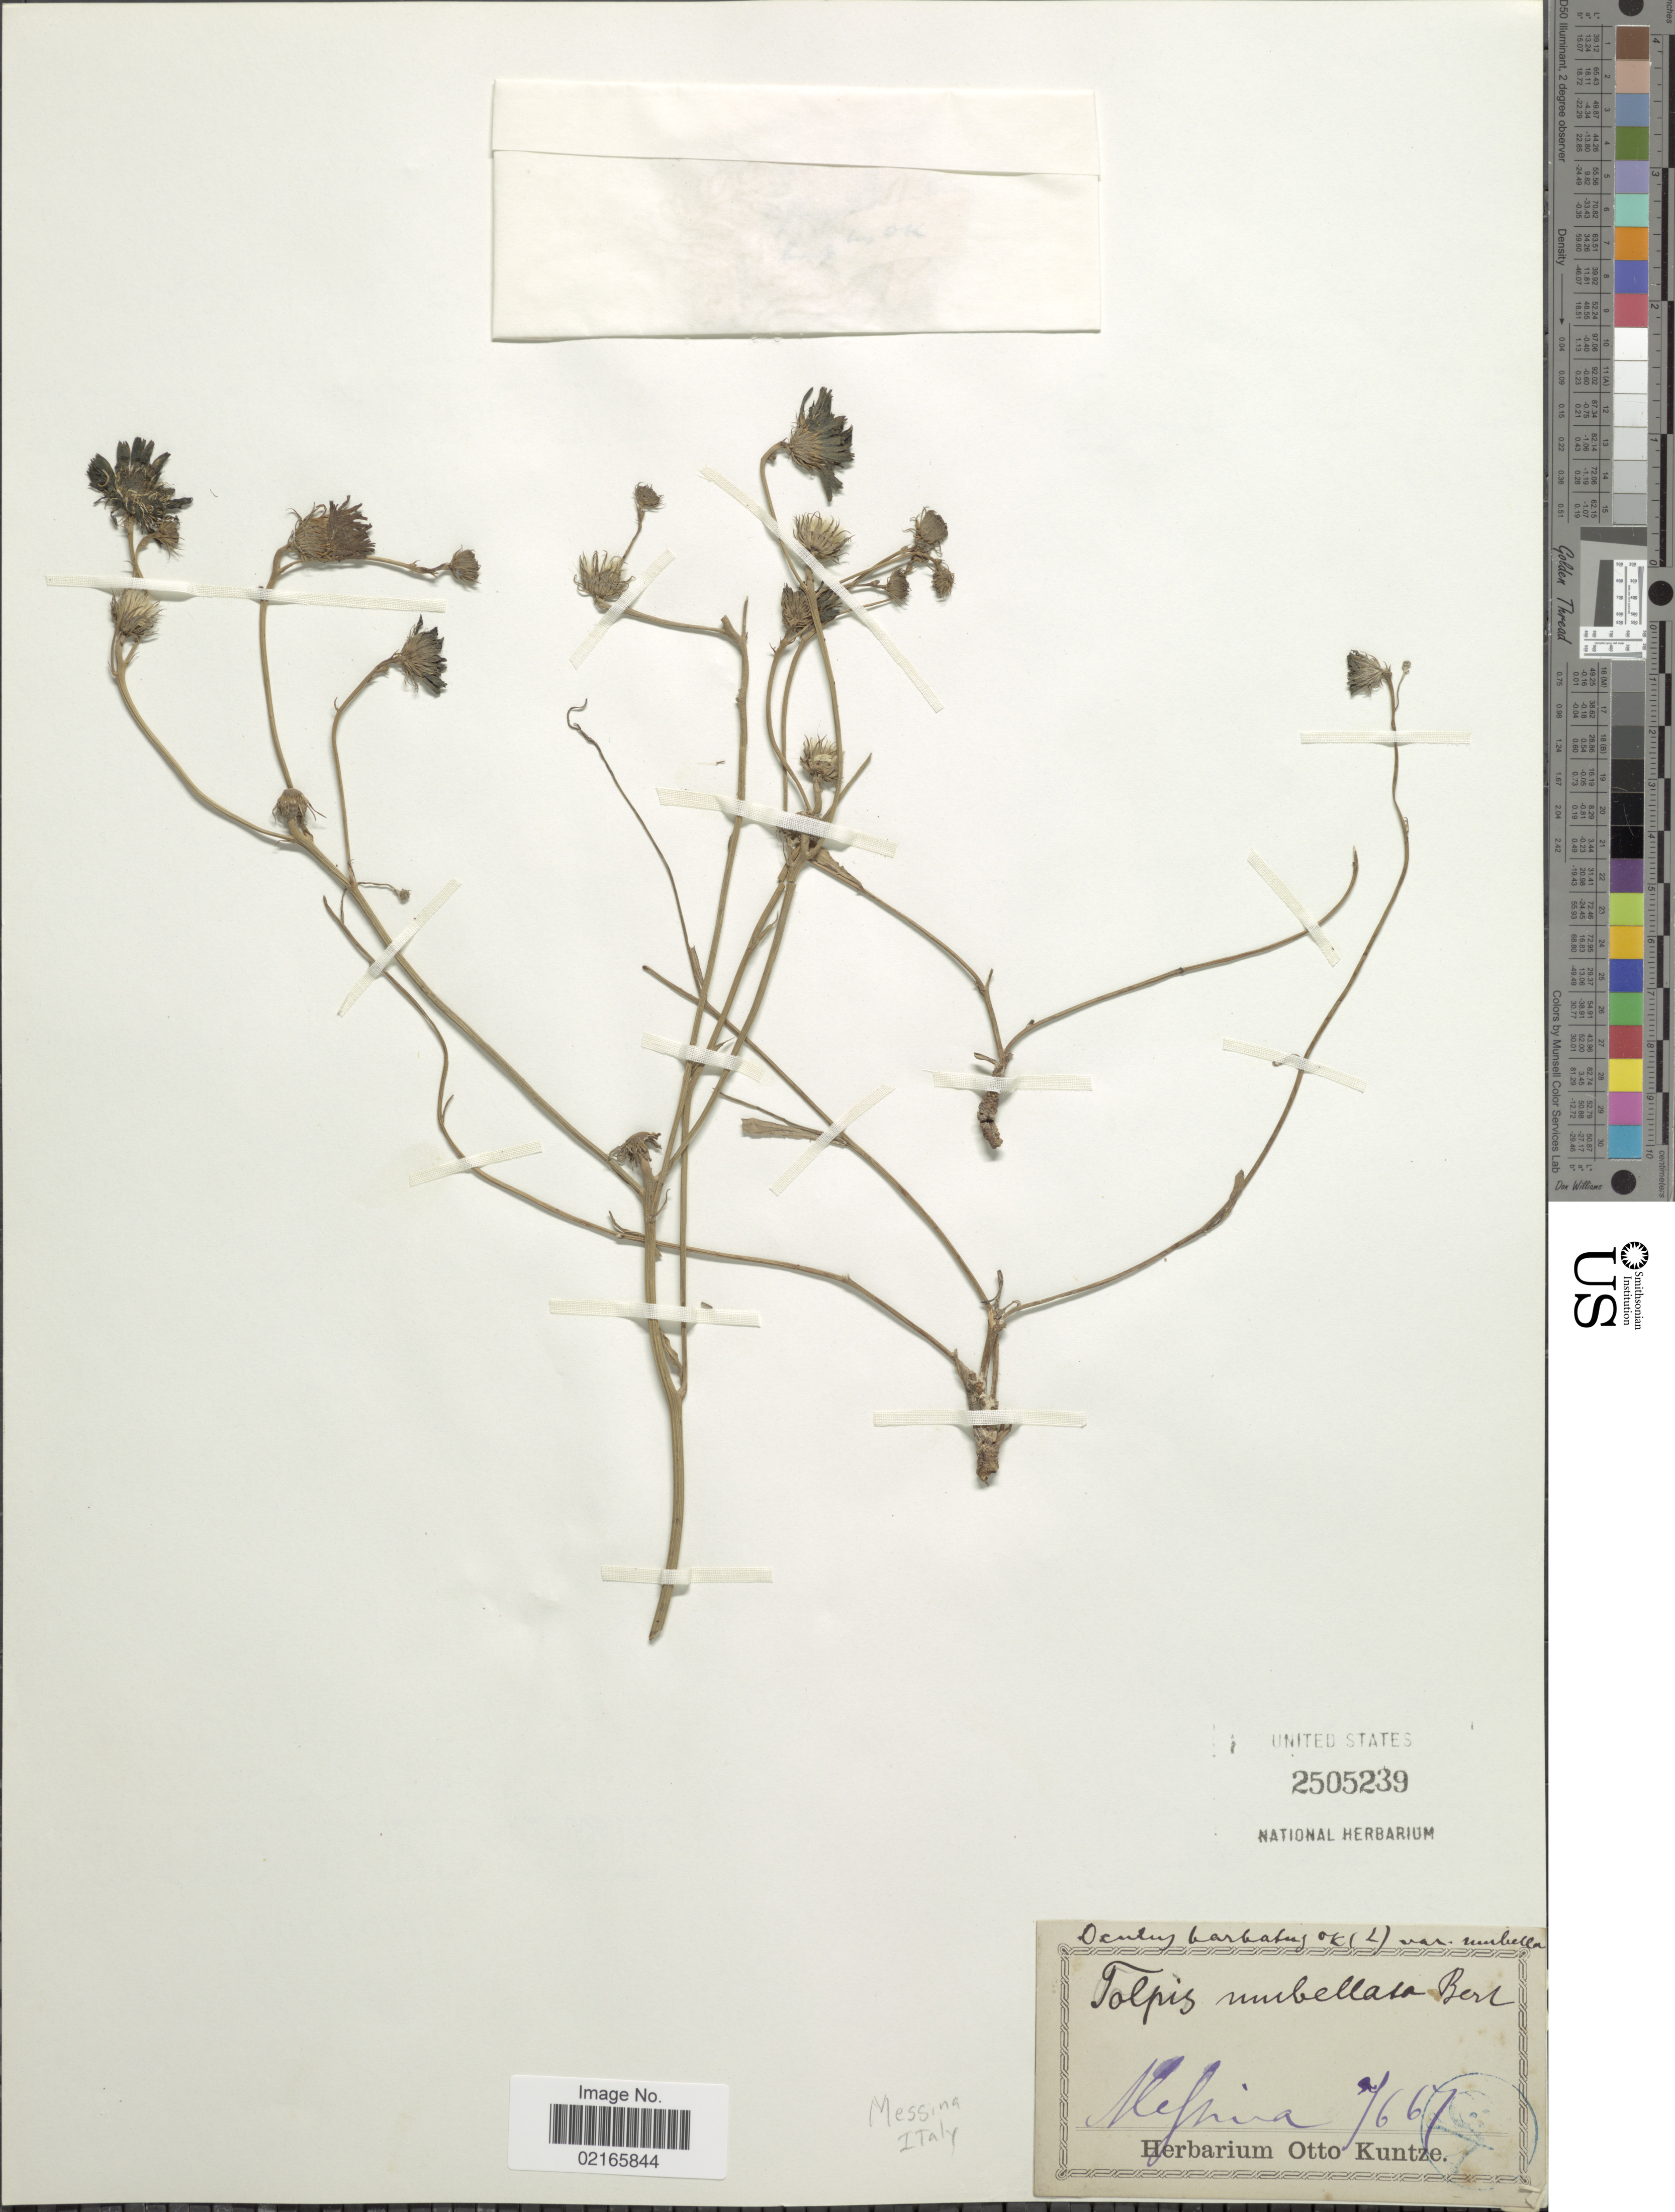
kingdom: Plantae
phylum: Tracheophyta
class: Magnoliopsida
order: Asterales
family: Asteraceae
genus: Tolpis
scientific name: Tolpis umbellata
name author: Bertol.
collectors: ex herb. Otto Kuntze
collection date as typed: Transcribed d/m/y: 2/6/67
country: Italy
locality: Messina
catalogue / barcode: US 2505239